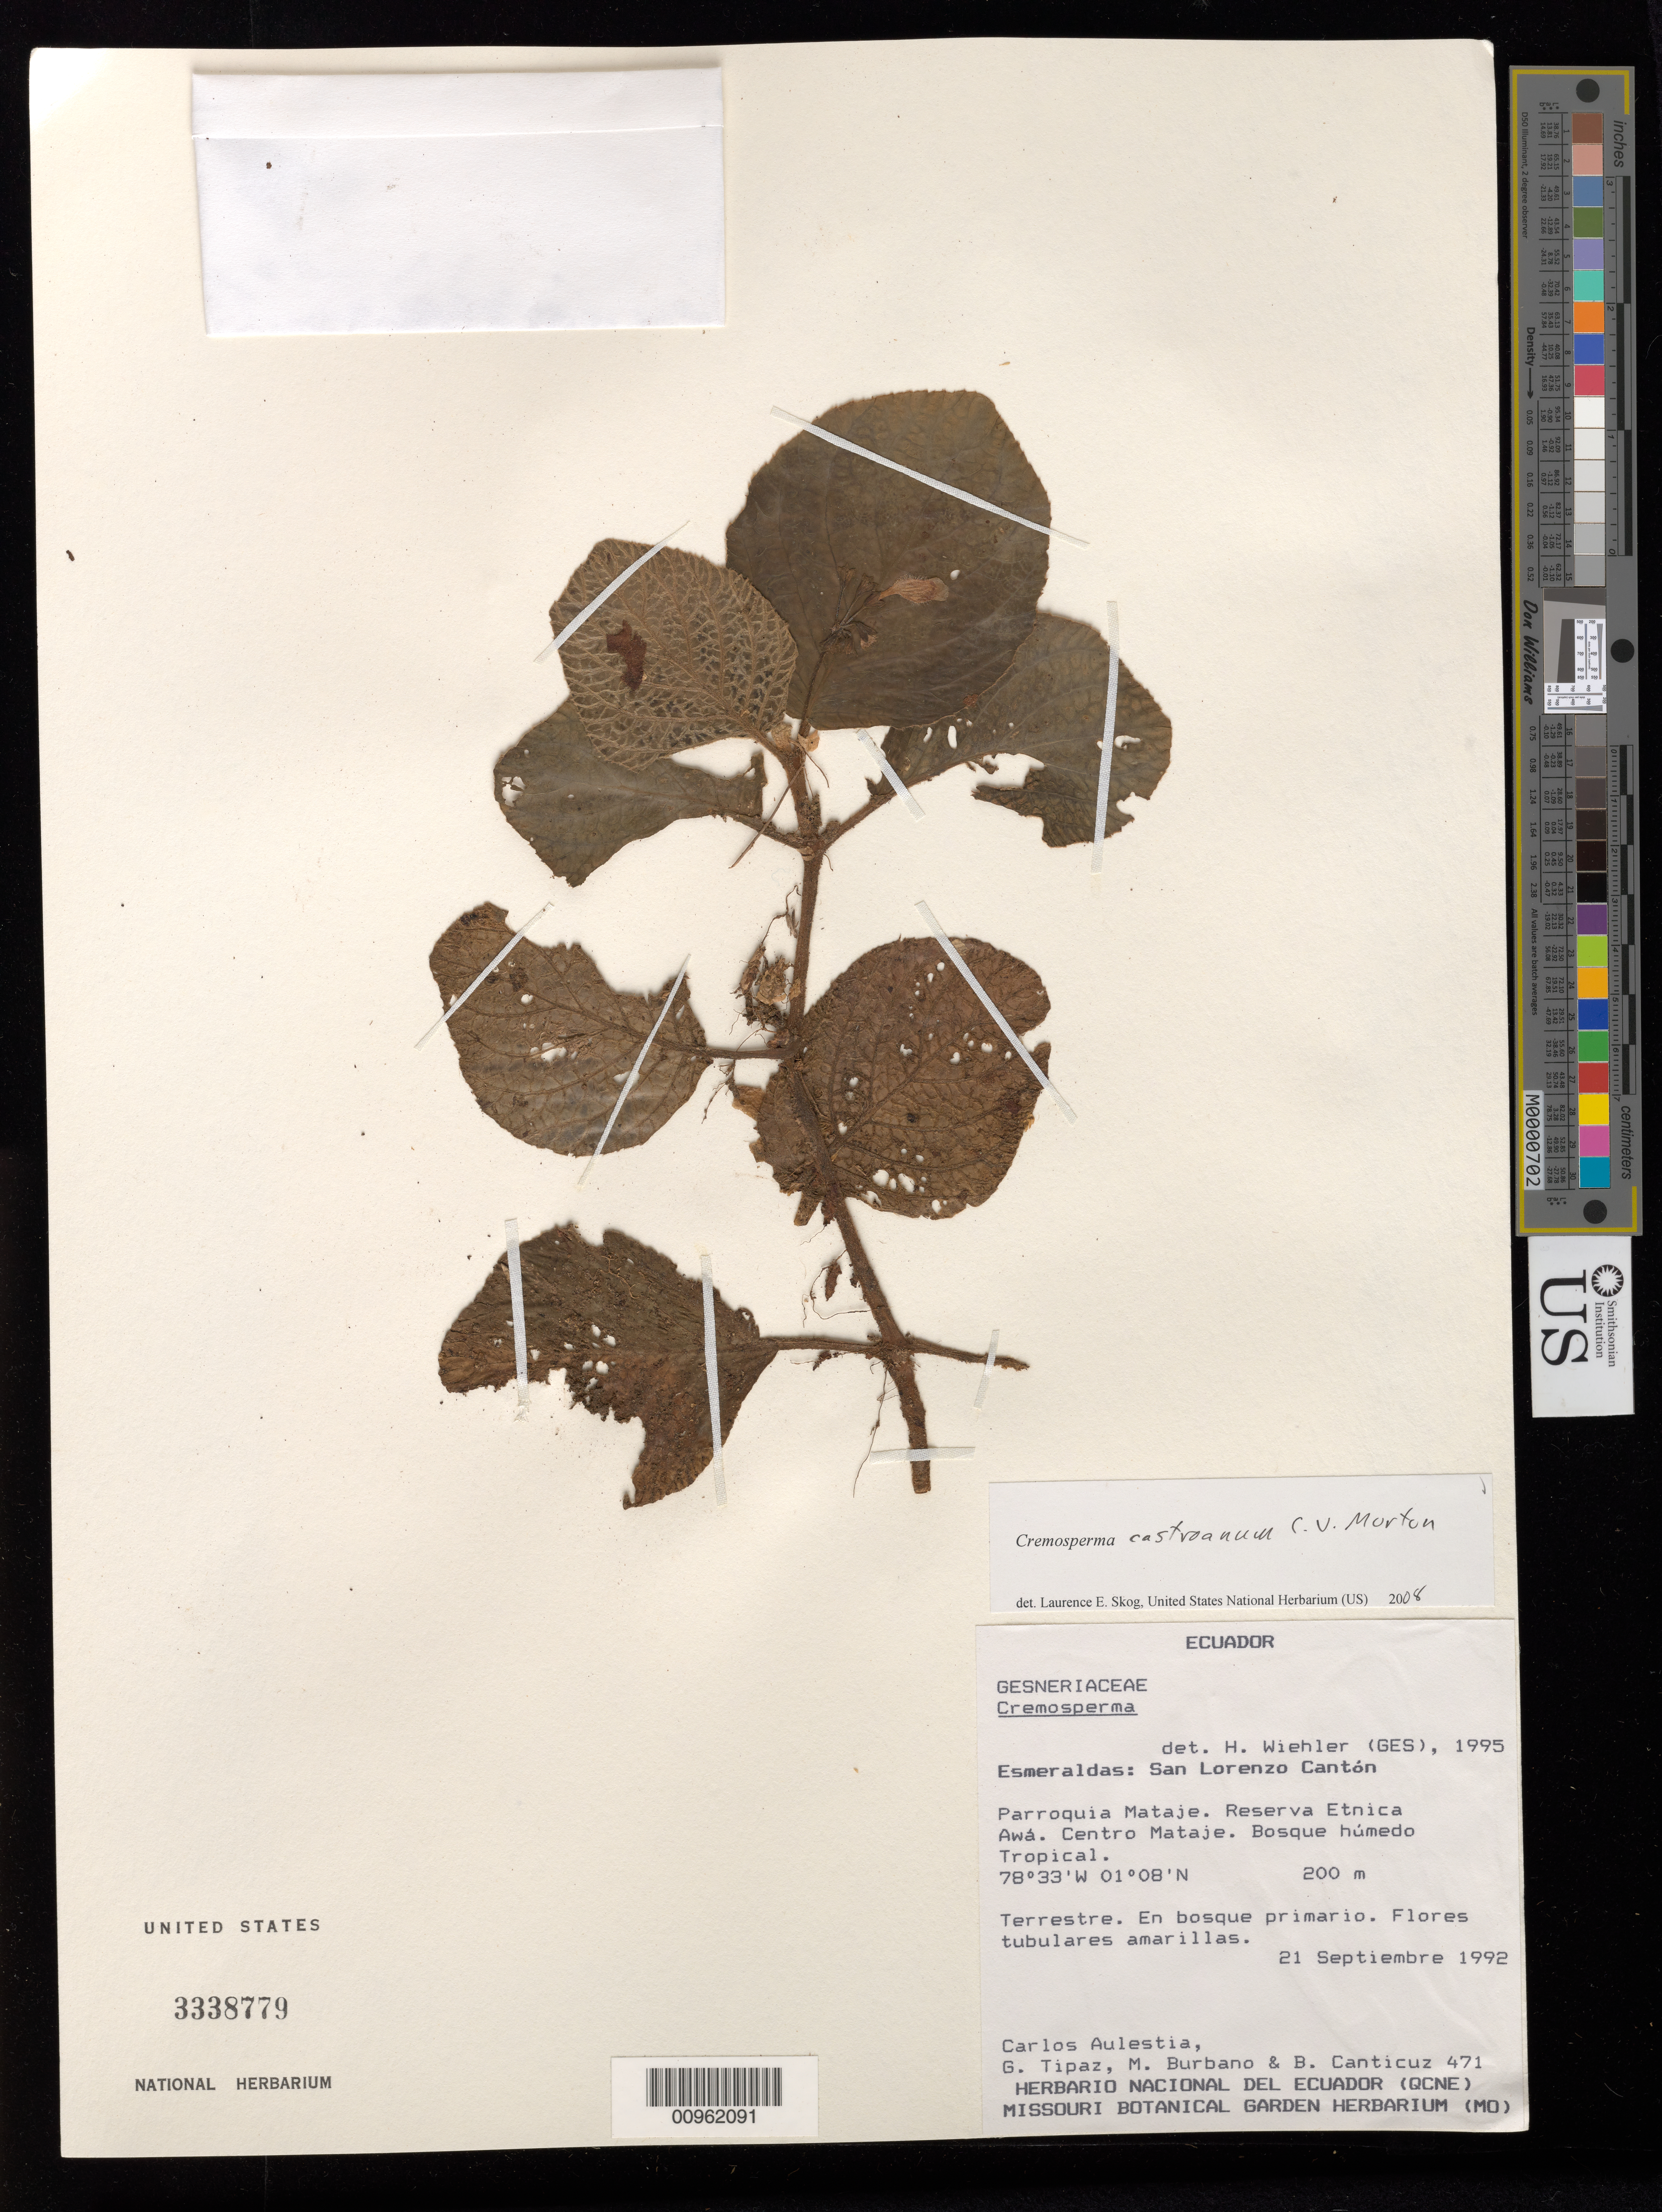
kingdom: Plantae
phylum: Tracheophyta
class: Magnoliopsida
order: Lamiales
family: Gesneriaceae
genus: Cremosperma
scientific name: Cremosperma castroanum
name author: C.V. Morton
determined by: Skog, Laurence E.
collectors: C. Aulestia, G. Tipaz, M. Burbano & B. Canticuz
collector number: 471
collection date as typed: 21 Sep 1992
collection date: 1992-09-21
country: Ecuador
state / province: Esmeraldas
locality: Esmeraldas: San Lorenzo Cantón. Parroquia Mataje, Reserva Etnica Awá, Centro Mataje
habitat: Bosque húmedo tropical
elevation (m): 200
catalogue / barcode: US 3338779